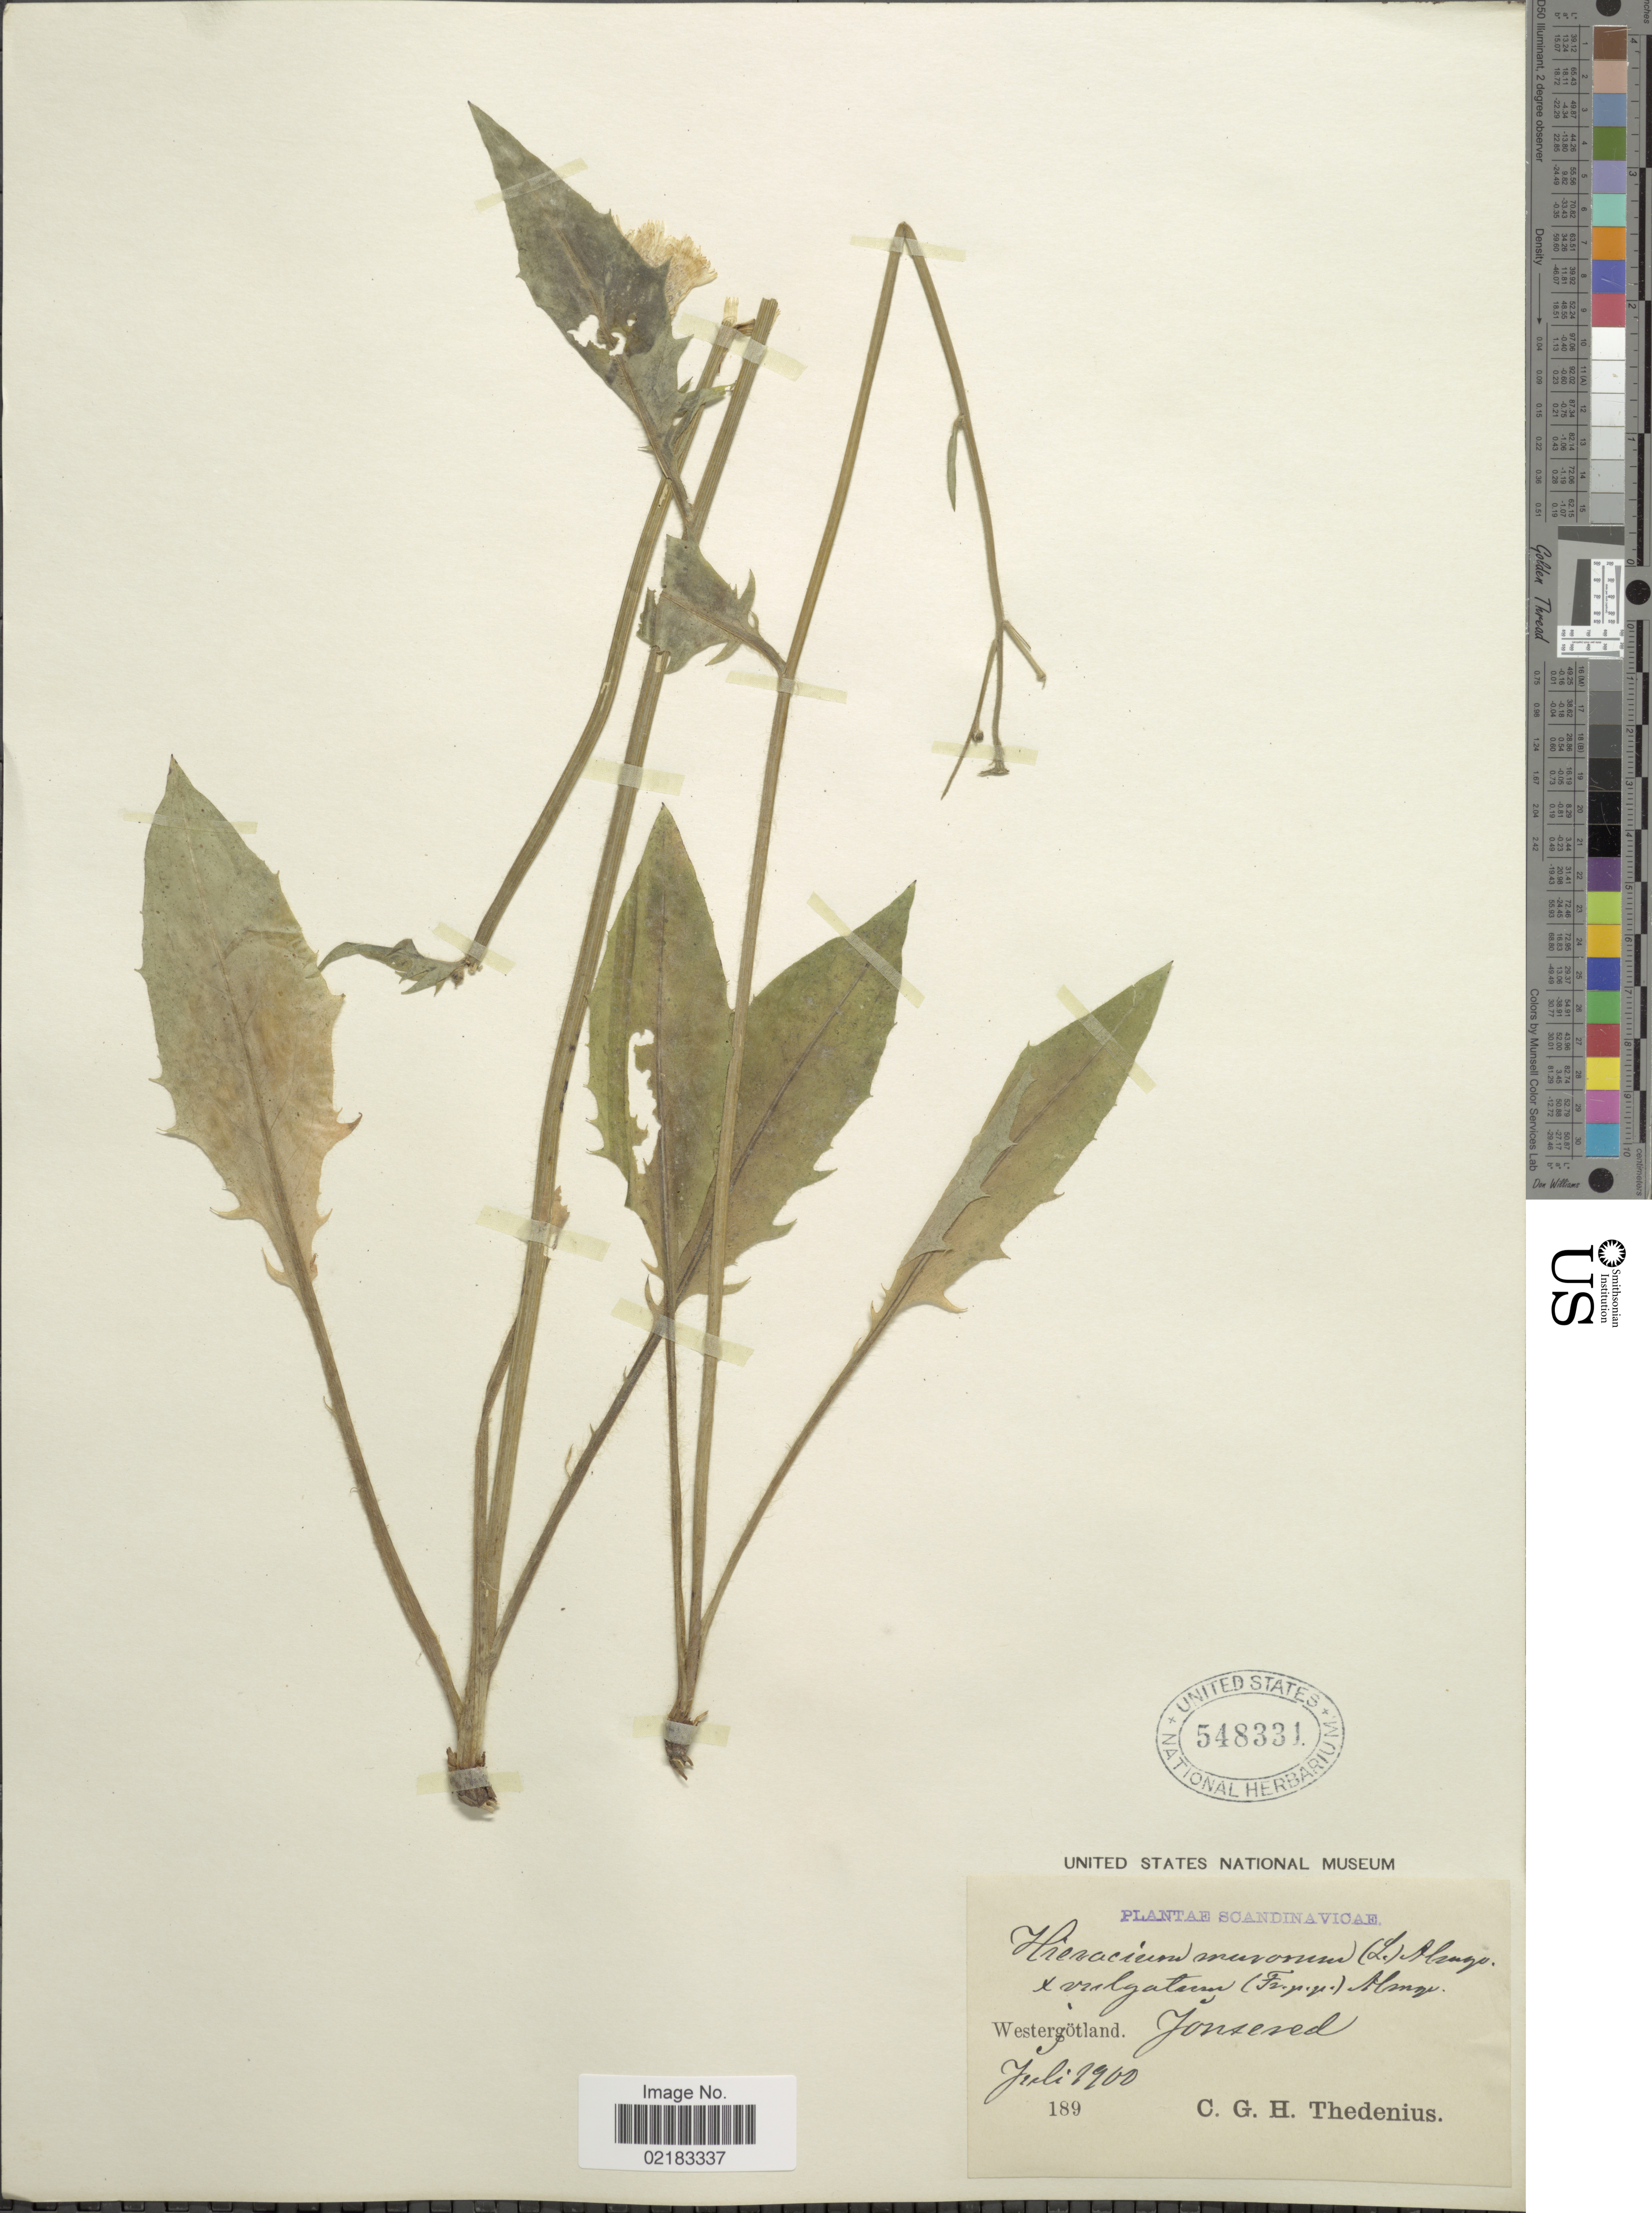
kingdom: Plantae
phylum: Tracheophyta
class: Magnoliopsida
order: Asterales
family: Asteraceae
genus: Hieracium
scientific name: Hieracium murorum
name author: L.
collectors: C. Thedenius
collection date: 1900-07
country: Sweden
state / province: Västra Götaland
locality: Scandinavicae: Westergotland, Jonsered.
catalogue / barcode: US 548331